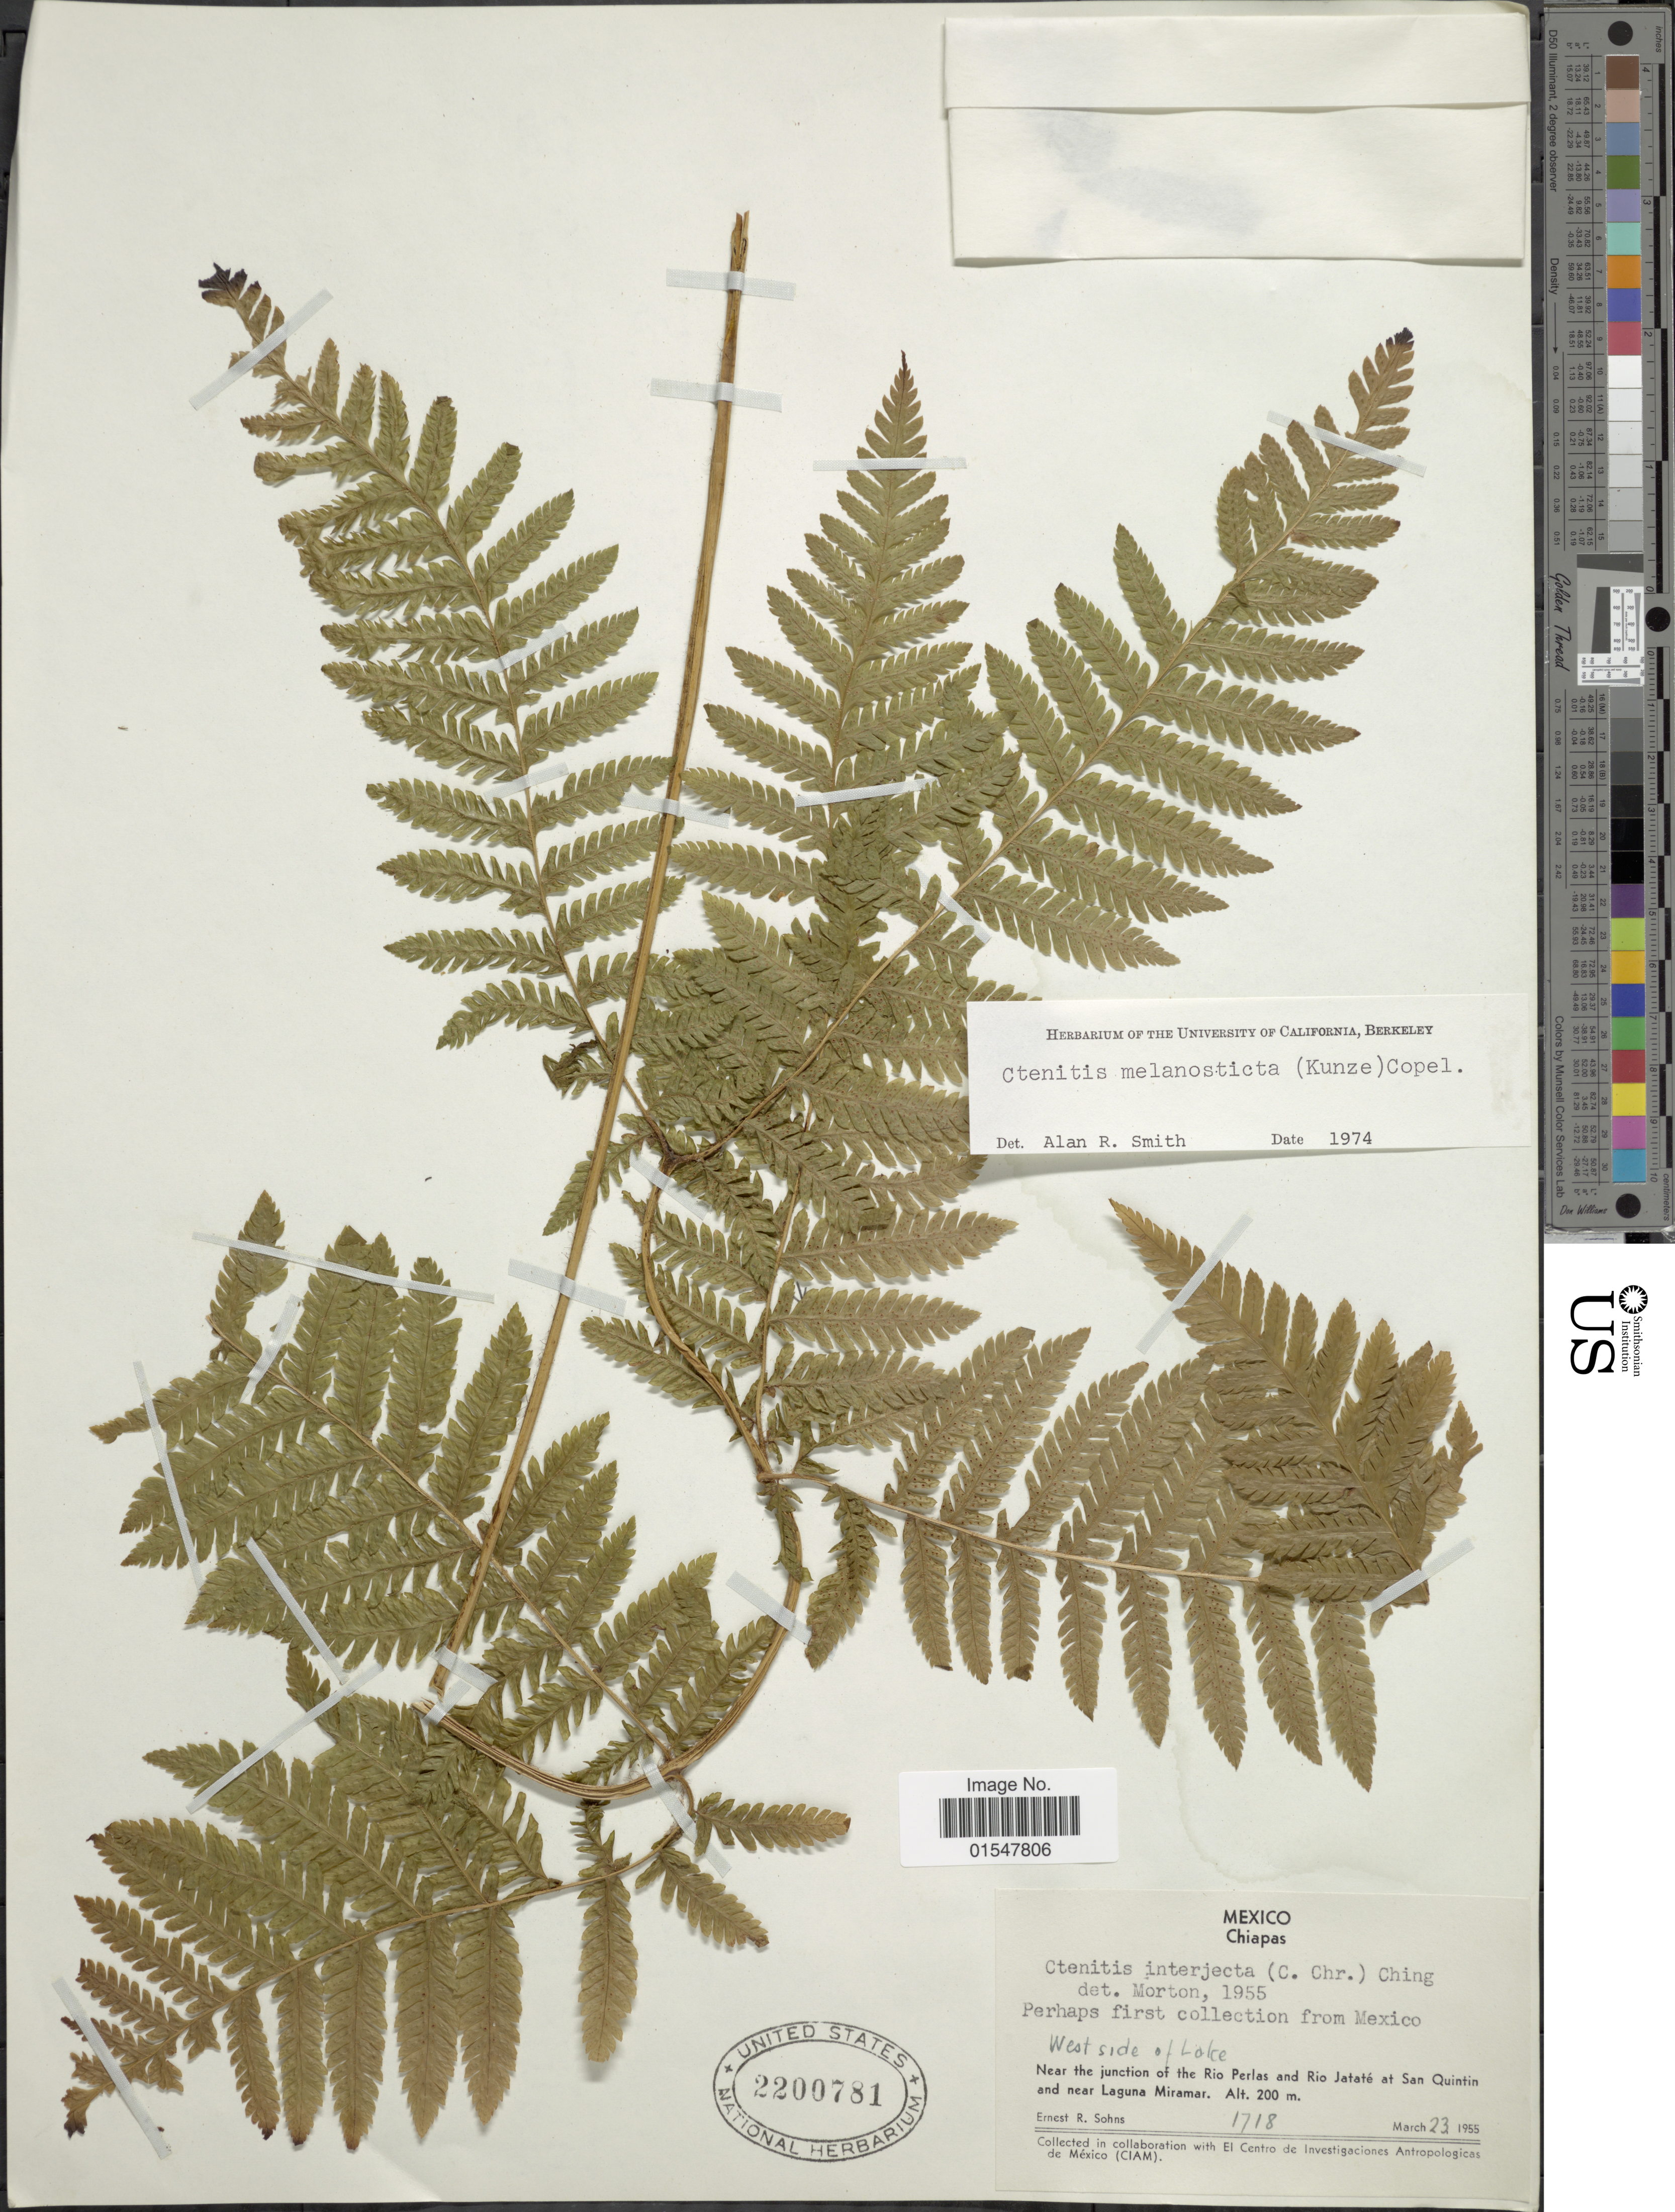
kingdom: Plantae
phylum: Tracheophyta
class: Polypodiopsida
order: Polypodiales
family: Dryopteridaceae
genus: Ctenitis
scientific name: Ctenitis melanosticta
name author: (Kunze) Copel.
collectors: E. R. Sohns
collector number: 1718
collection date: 1955-03-23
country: Mexico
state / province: Chiapas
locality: Near the junction of the Rio Perlas and Rio Jataté at San Quintin and near Laguna Miramar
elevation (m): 200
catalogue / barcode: US 2200781